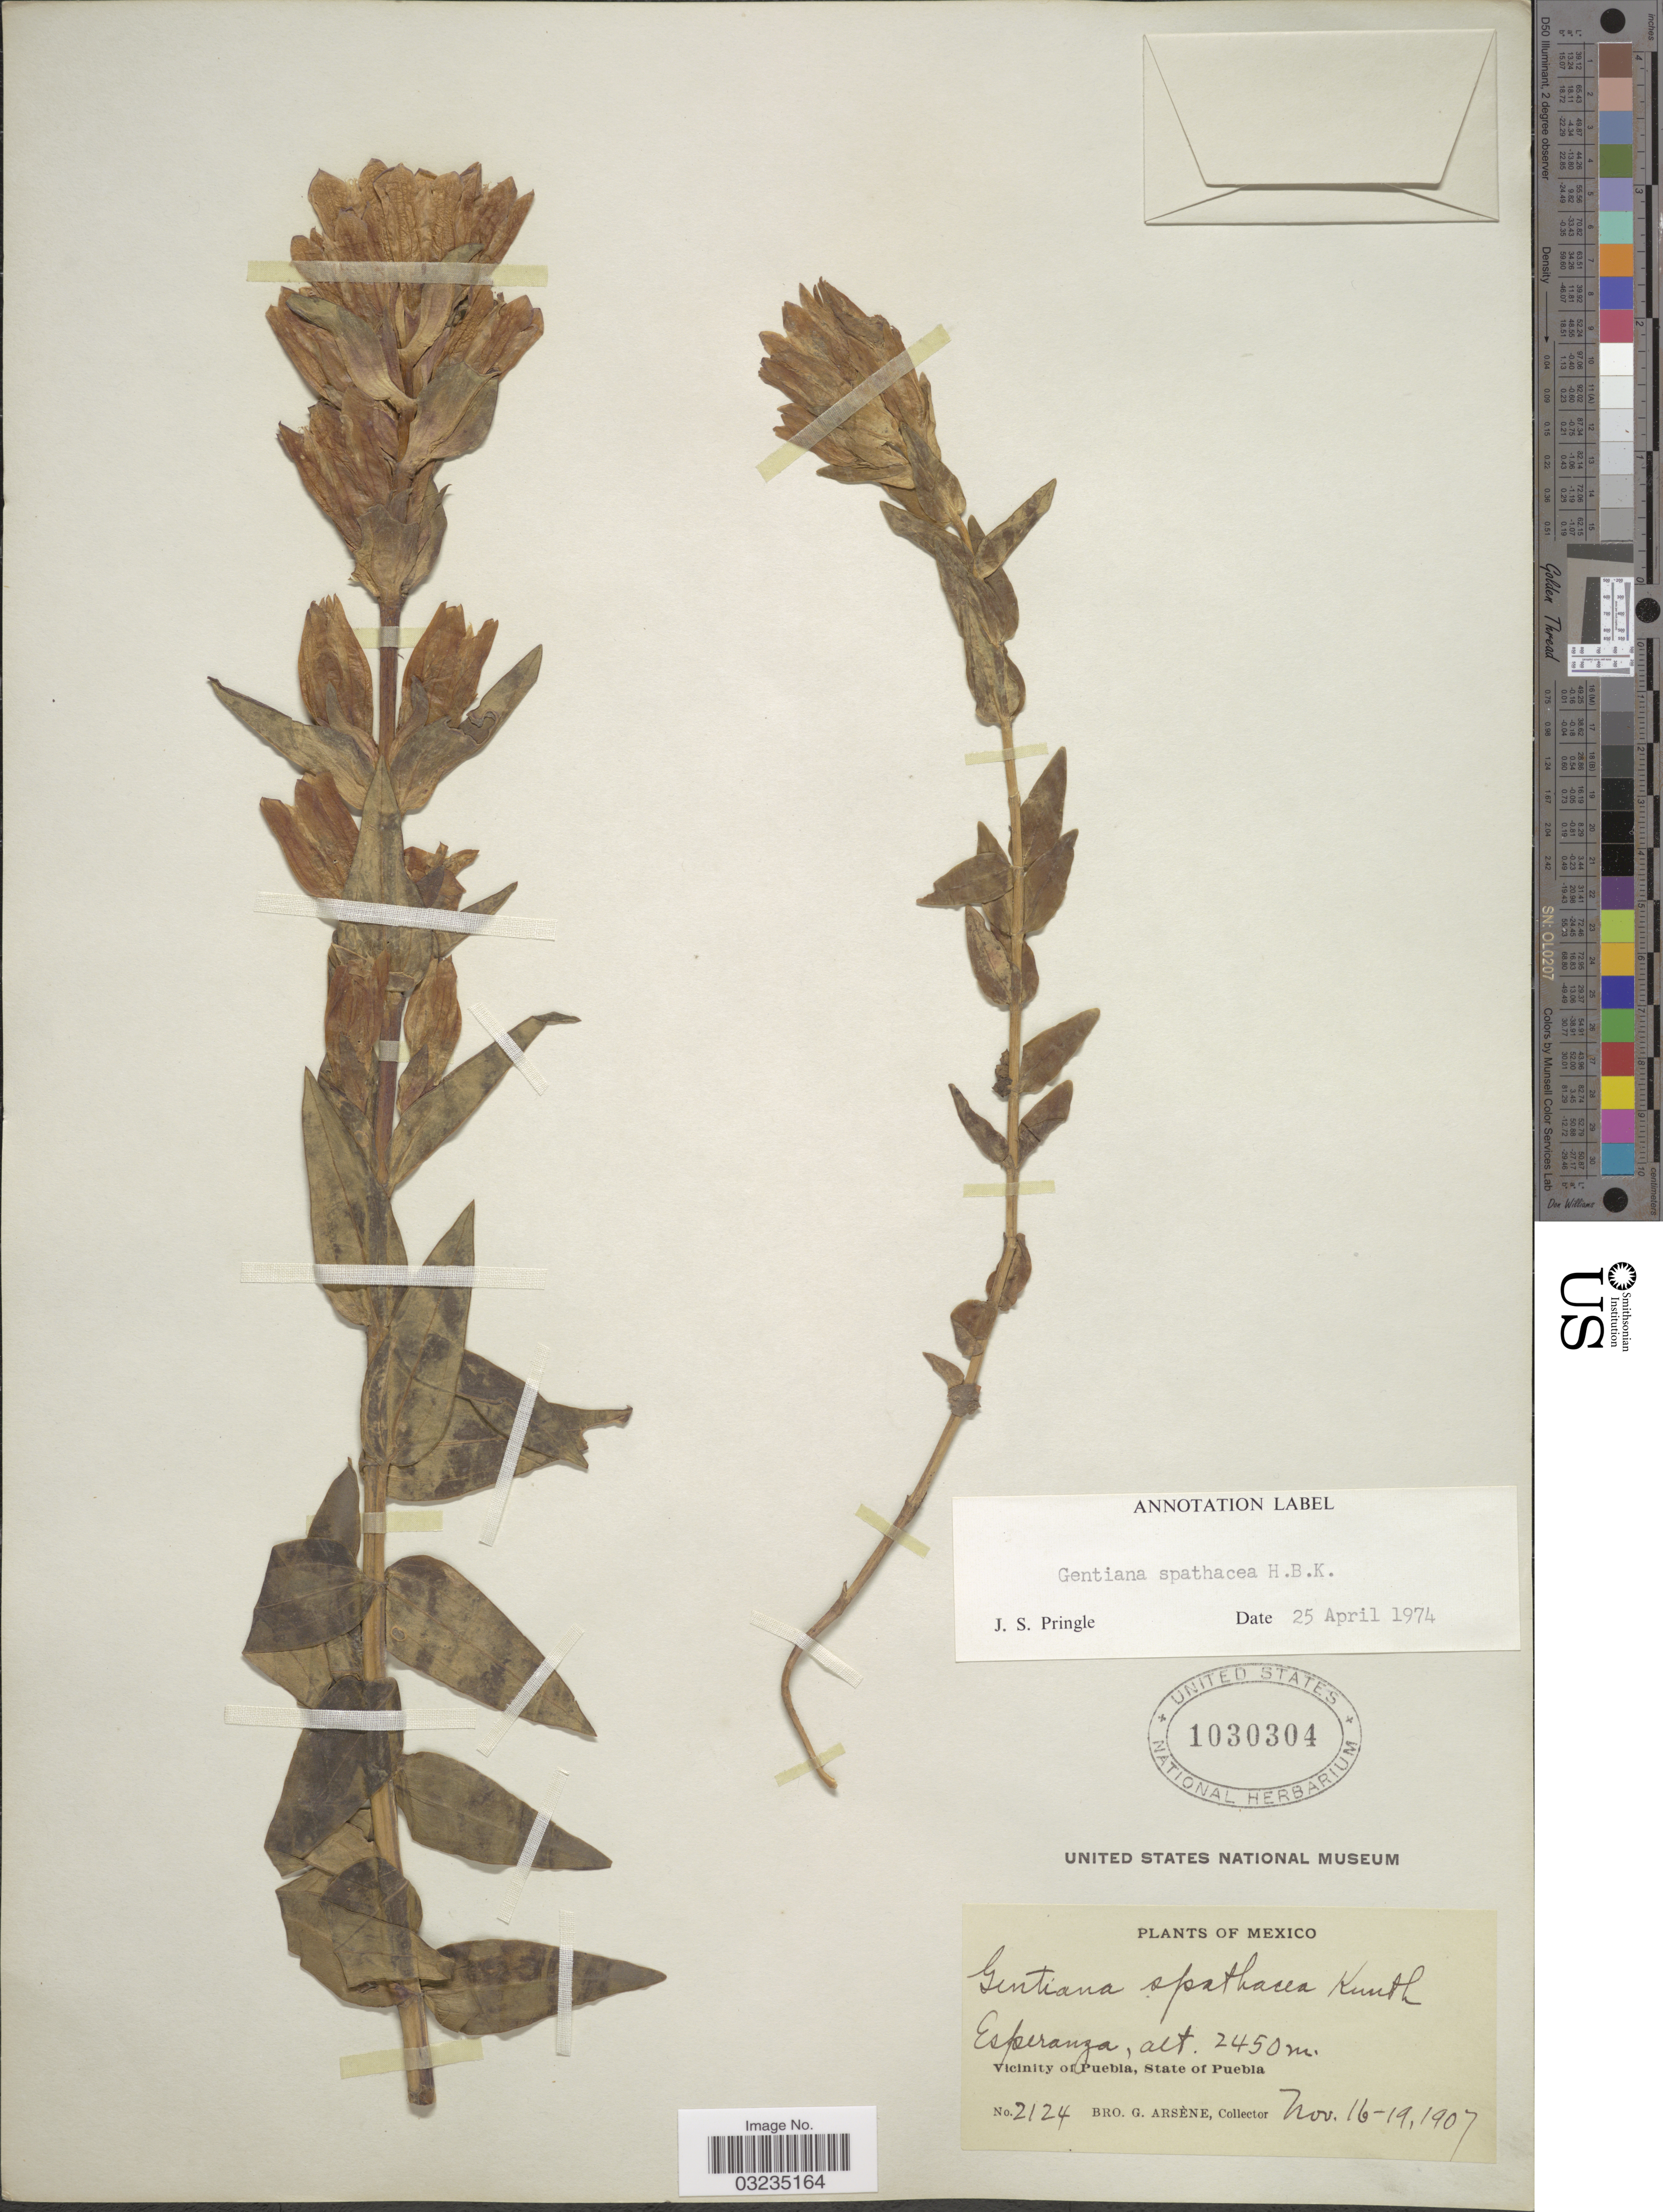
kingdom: Plantae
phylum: Tracheophyta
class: Magnoliopsida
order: Gentianales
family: Gentianaceae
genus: Gentiana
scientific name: Gentiana spathacea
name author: Kunth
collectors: Bro. G. Arsène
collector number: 2124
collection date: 1907-11-16/1907-11-19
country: Mexico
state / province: Puebla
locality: Esperanza. Vicinity of Puebla, State of Puebla.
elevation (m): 2450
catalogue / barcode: US 1030304